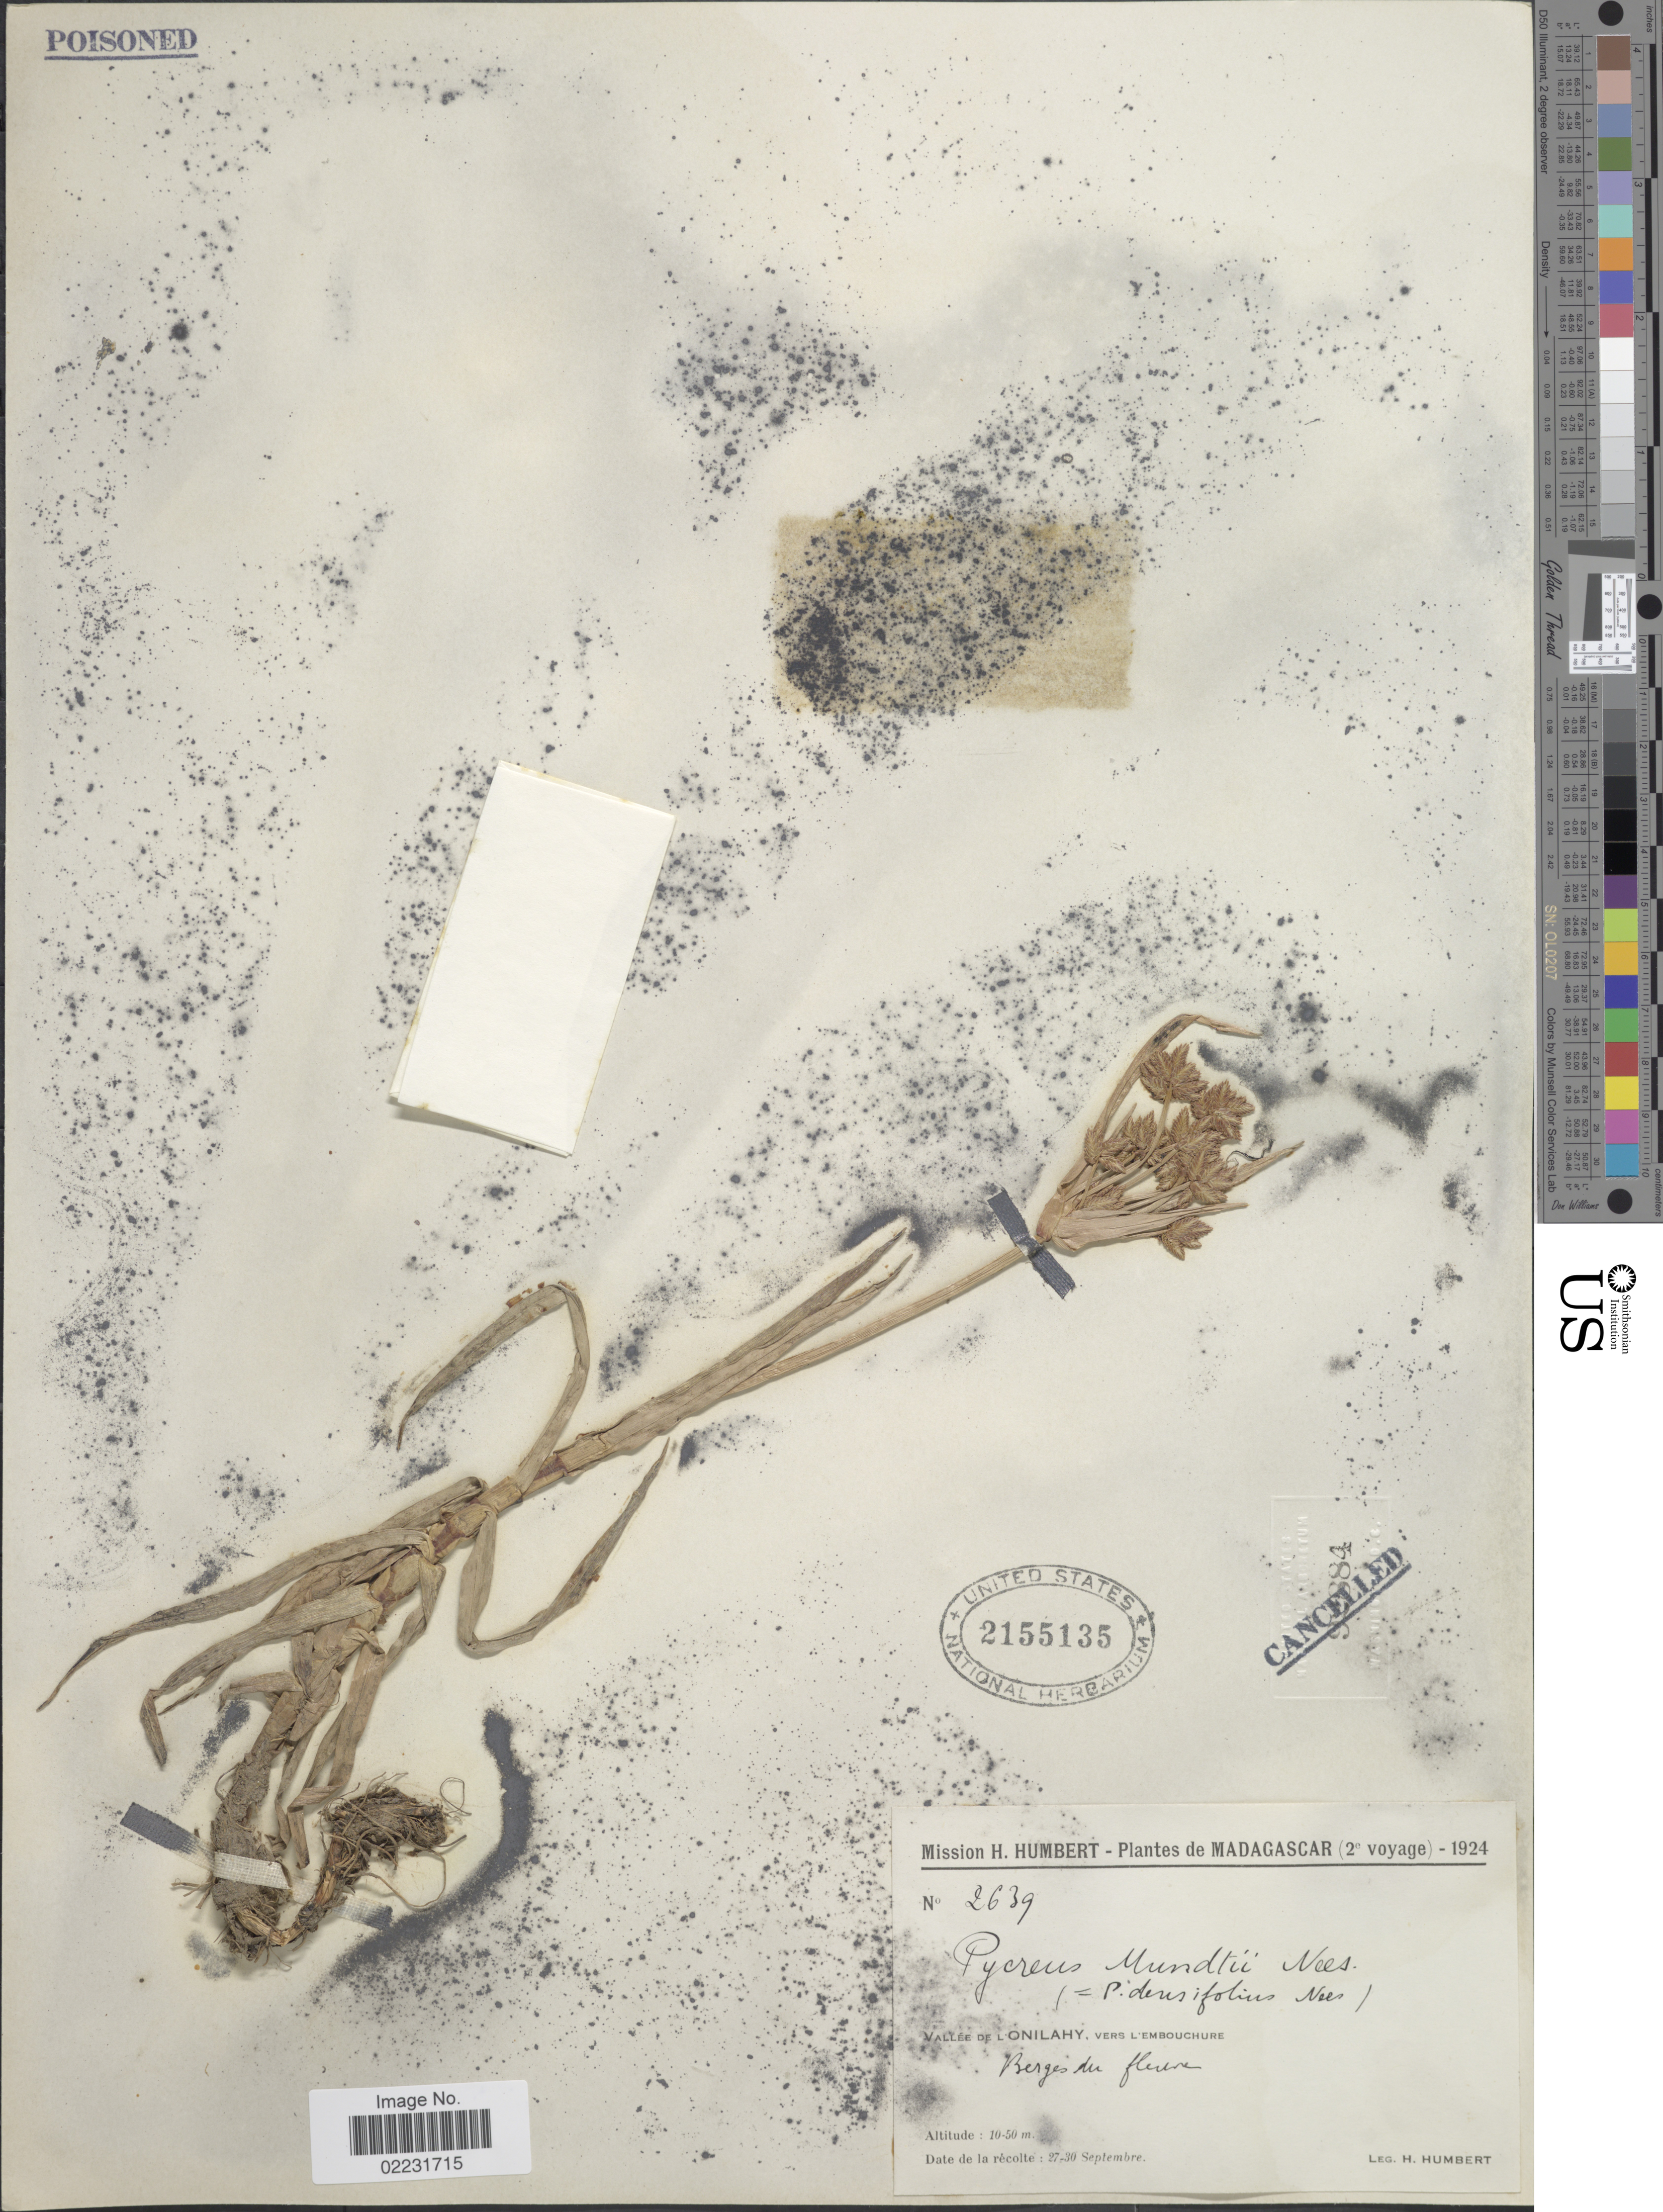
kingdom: Plantae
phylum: Tracheophyta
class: Liliopsida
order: Poales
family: Cyperaceae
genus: Cyperus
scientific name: Cyperus mundtii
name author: (Nees) Kunth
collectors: H. Humbert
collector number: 2639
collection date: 1924-09-27/1924-09-30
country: Madagascar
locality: Vallee de l'Onilahy, vers l'Embouchure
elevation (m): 10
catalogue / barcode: US 2155135